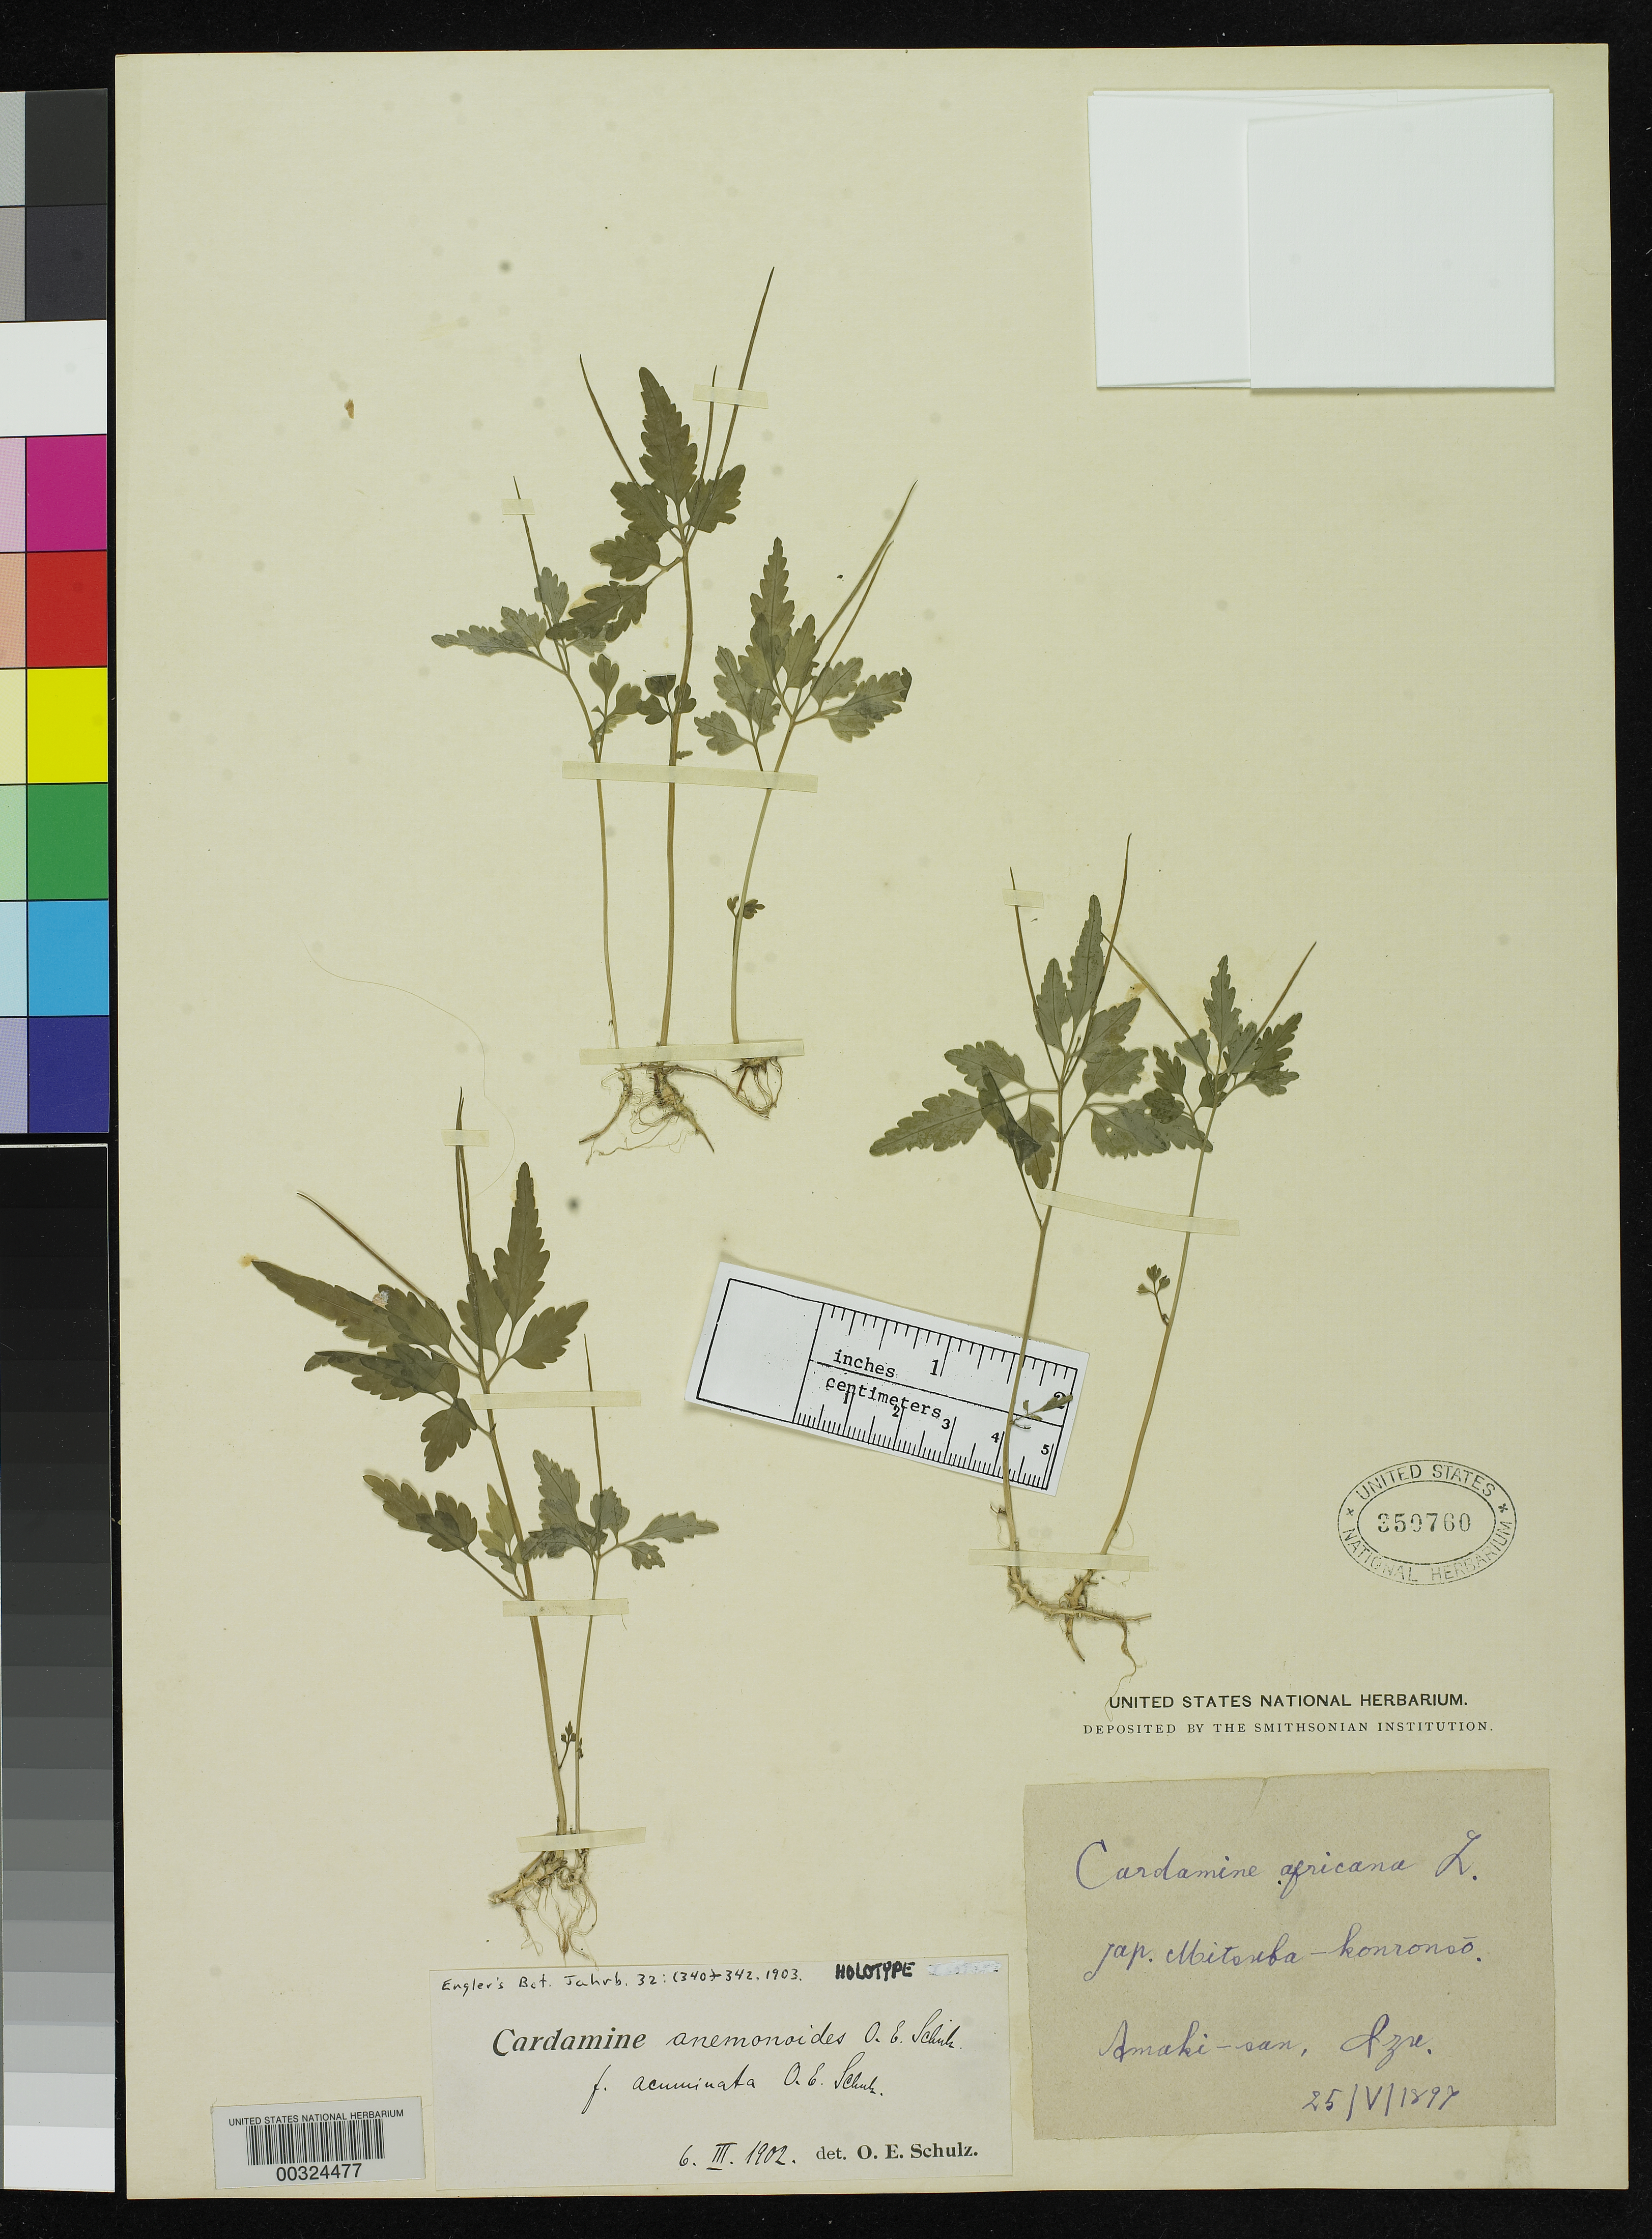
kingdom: Plantae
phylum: Tracheophyta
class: Magnoliopsida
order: Brassicales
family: Brassicaceae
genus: Cardamine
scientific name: Cardamine anemonoides f. acuminata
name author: O.E. Schulz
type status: Holotype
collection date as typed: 25 May 1897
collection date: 1897-05-25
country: Japan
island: Honshu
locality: Amaki-san.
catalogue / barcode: US 350760